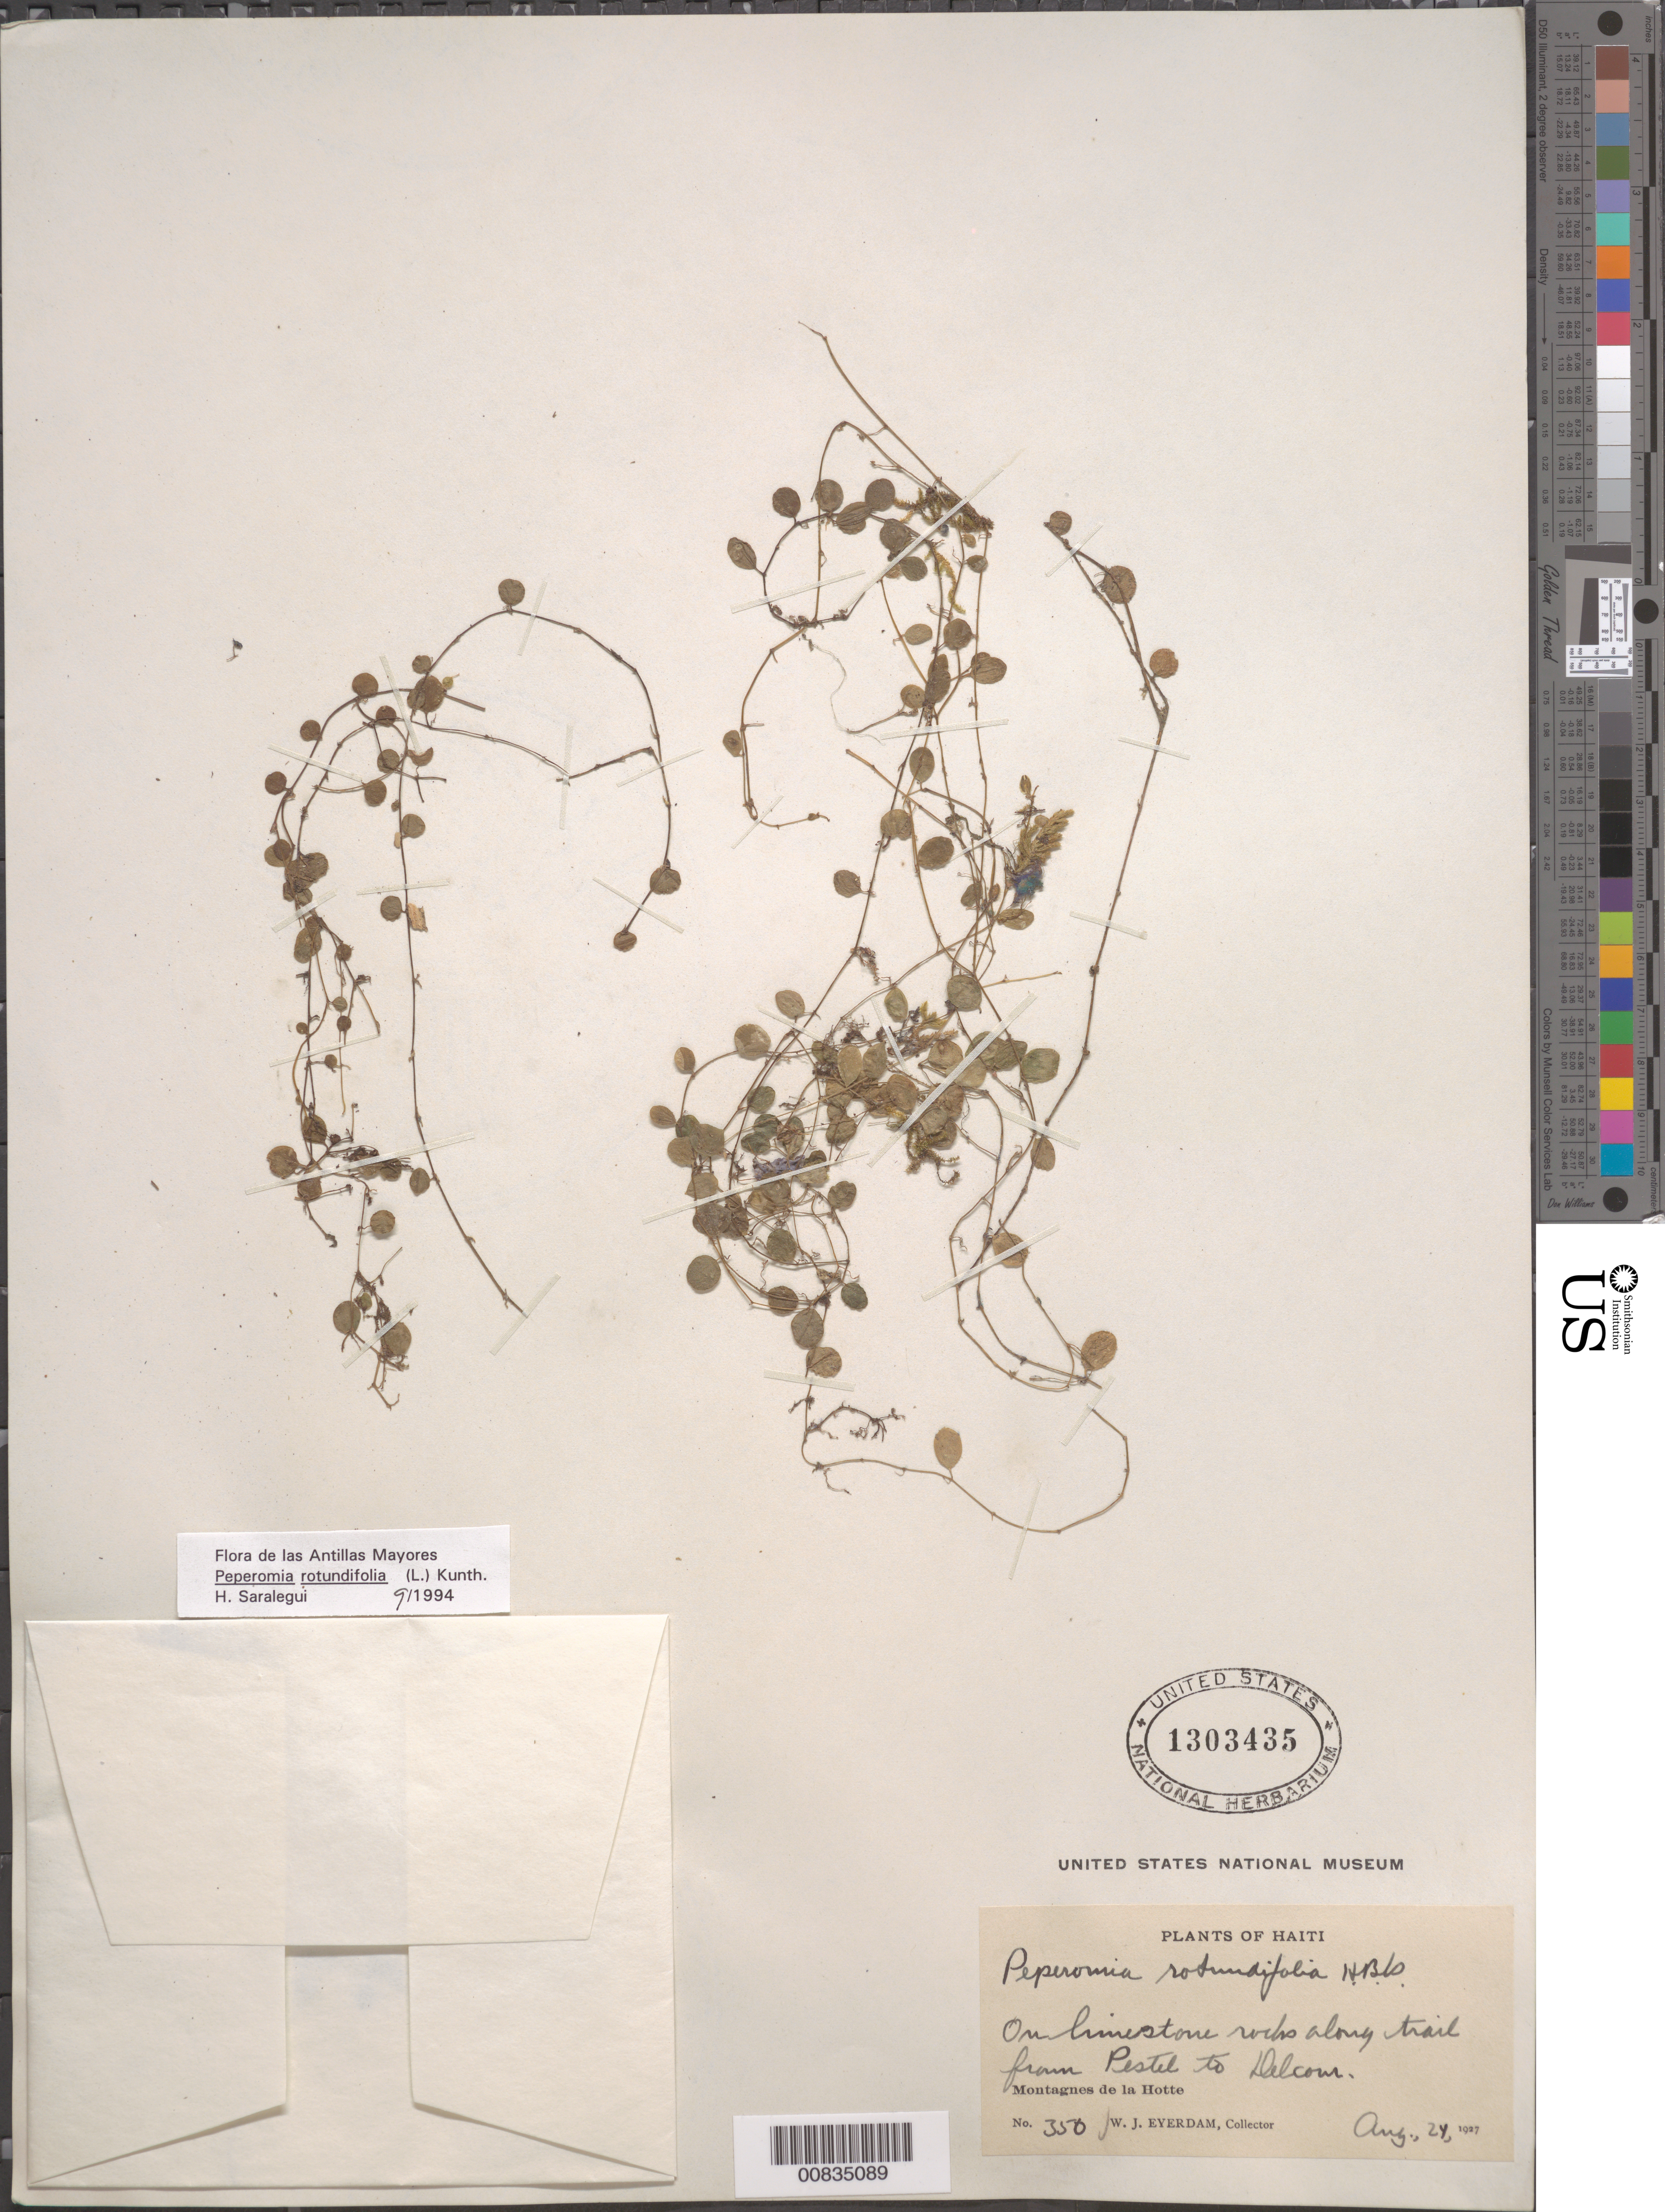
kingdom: Plantae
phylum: Tracheophyta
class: Magnoliopsida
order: Piperales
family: Piperaceae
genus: Peperomia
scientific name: Peperomia rotundifolia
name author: (L.) Kunth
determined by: Saralegui Boza, H., (HAJB), Jardin Botanico Nacional (Habana)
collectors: W. J. Eyerdam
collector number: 350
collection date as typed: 24 Aug 1927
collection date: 1927-08-24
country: Haiti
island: Hispaniola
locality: Montagnes de la Hotte. Along trail from Pestel to Delcour.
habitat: On limestone rocks.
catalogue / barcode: US 1303435